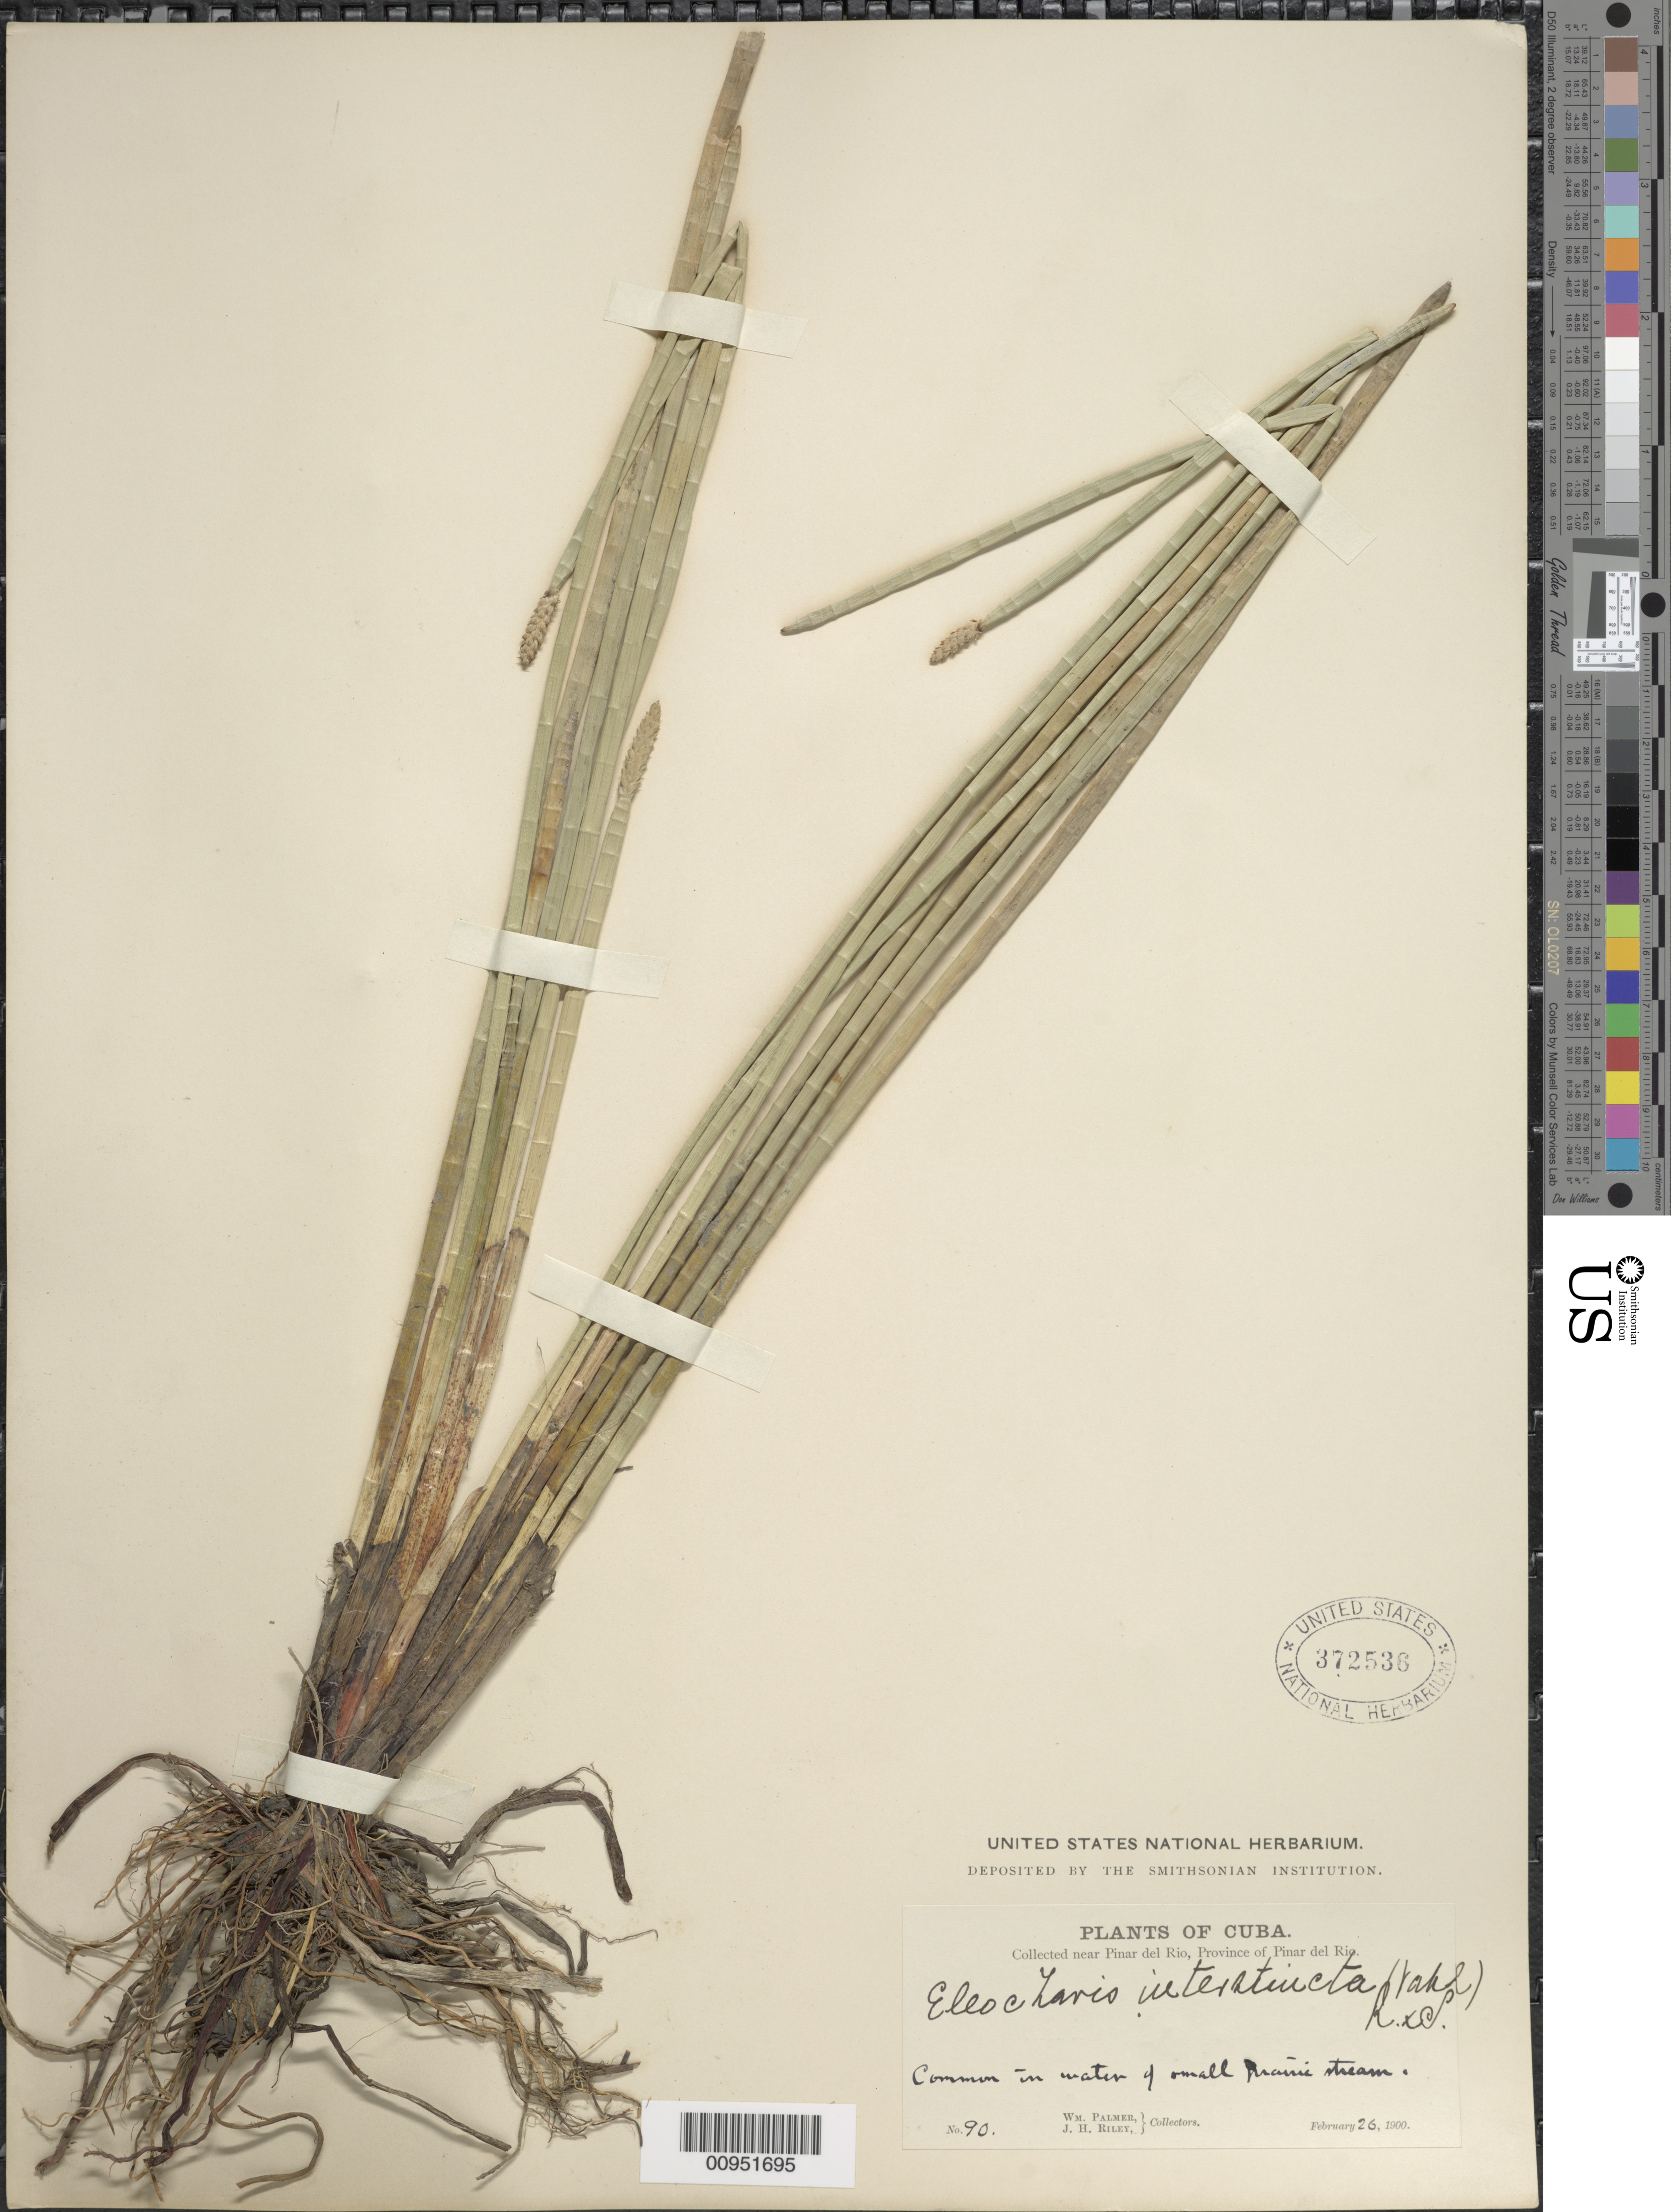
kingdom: Plantae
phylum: Tracheophyta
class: Liliopsida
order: Poales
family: Cyperaceae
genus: Eleocharis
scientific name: Eleocharis interstincta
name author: (Vahl) Roem. & Schult.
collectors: W. Palmer & J. H. Riley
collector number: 90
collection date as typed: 26 Feb 1900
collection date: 1900-02-26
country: Cuba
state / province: Pinar del Rio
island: Cuba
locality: Near Pinar del Rio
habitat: In water of prairie stream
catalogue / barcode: US 372536